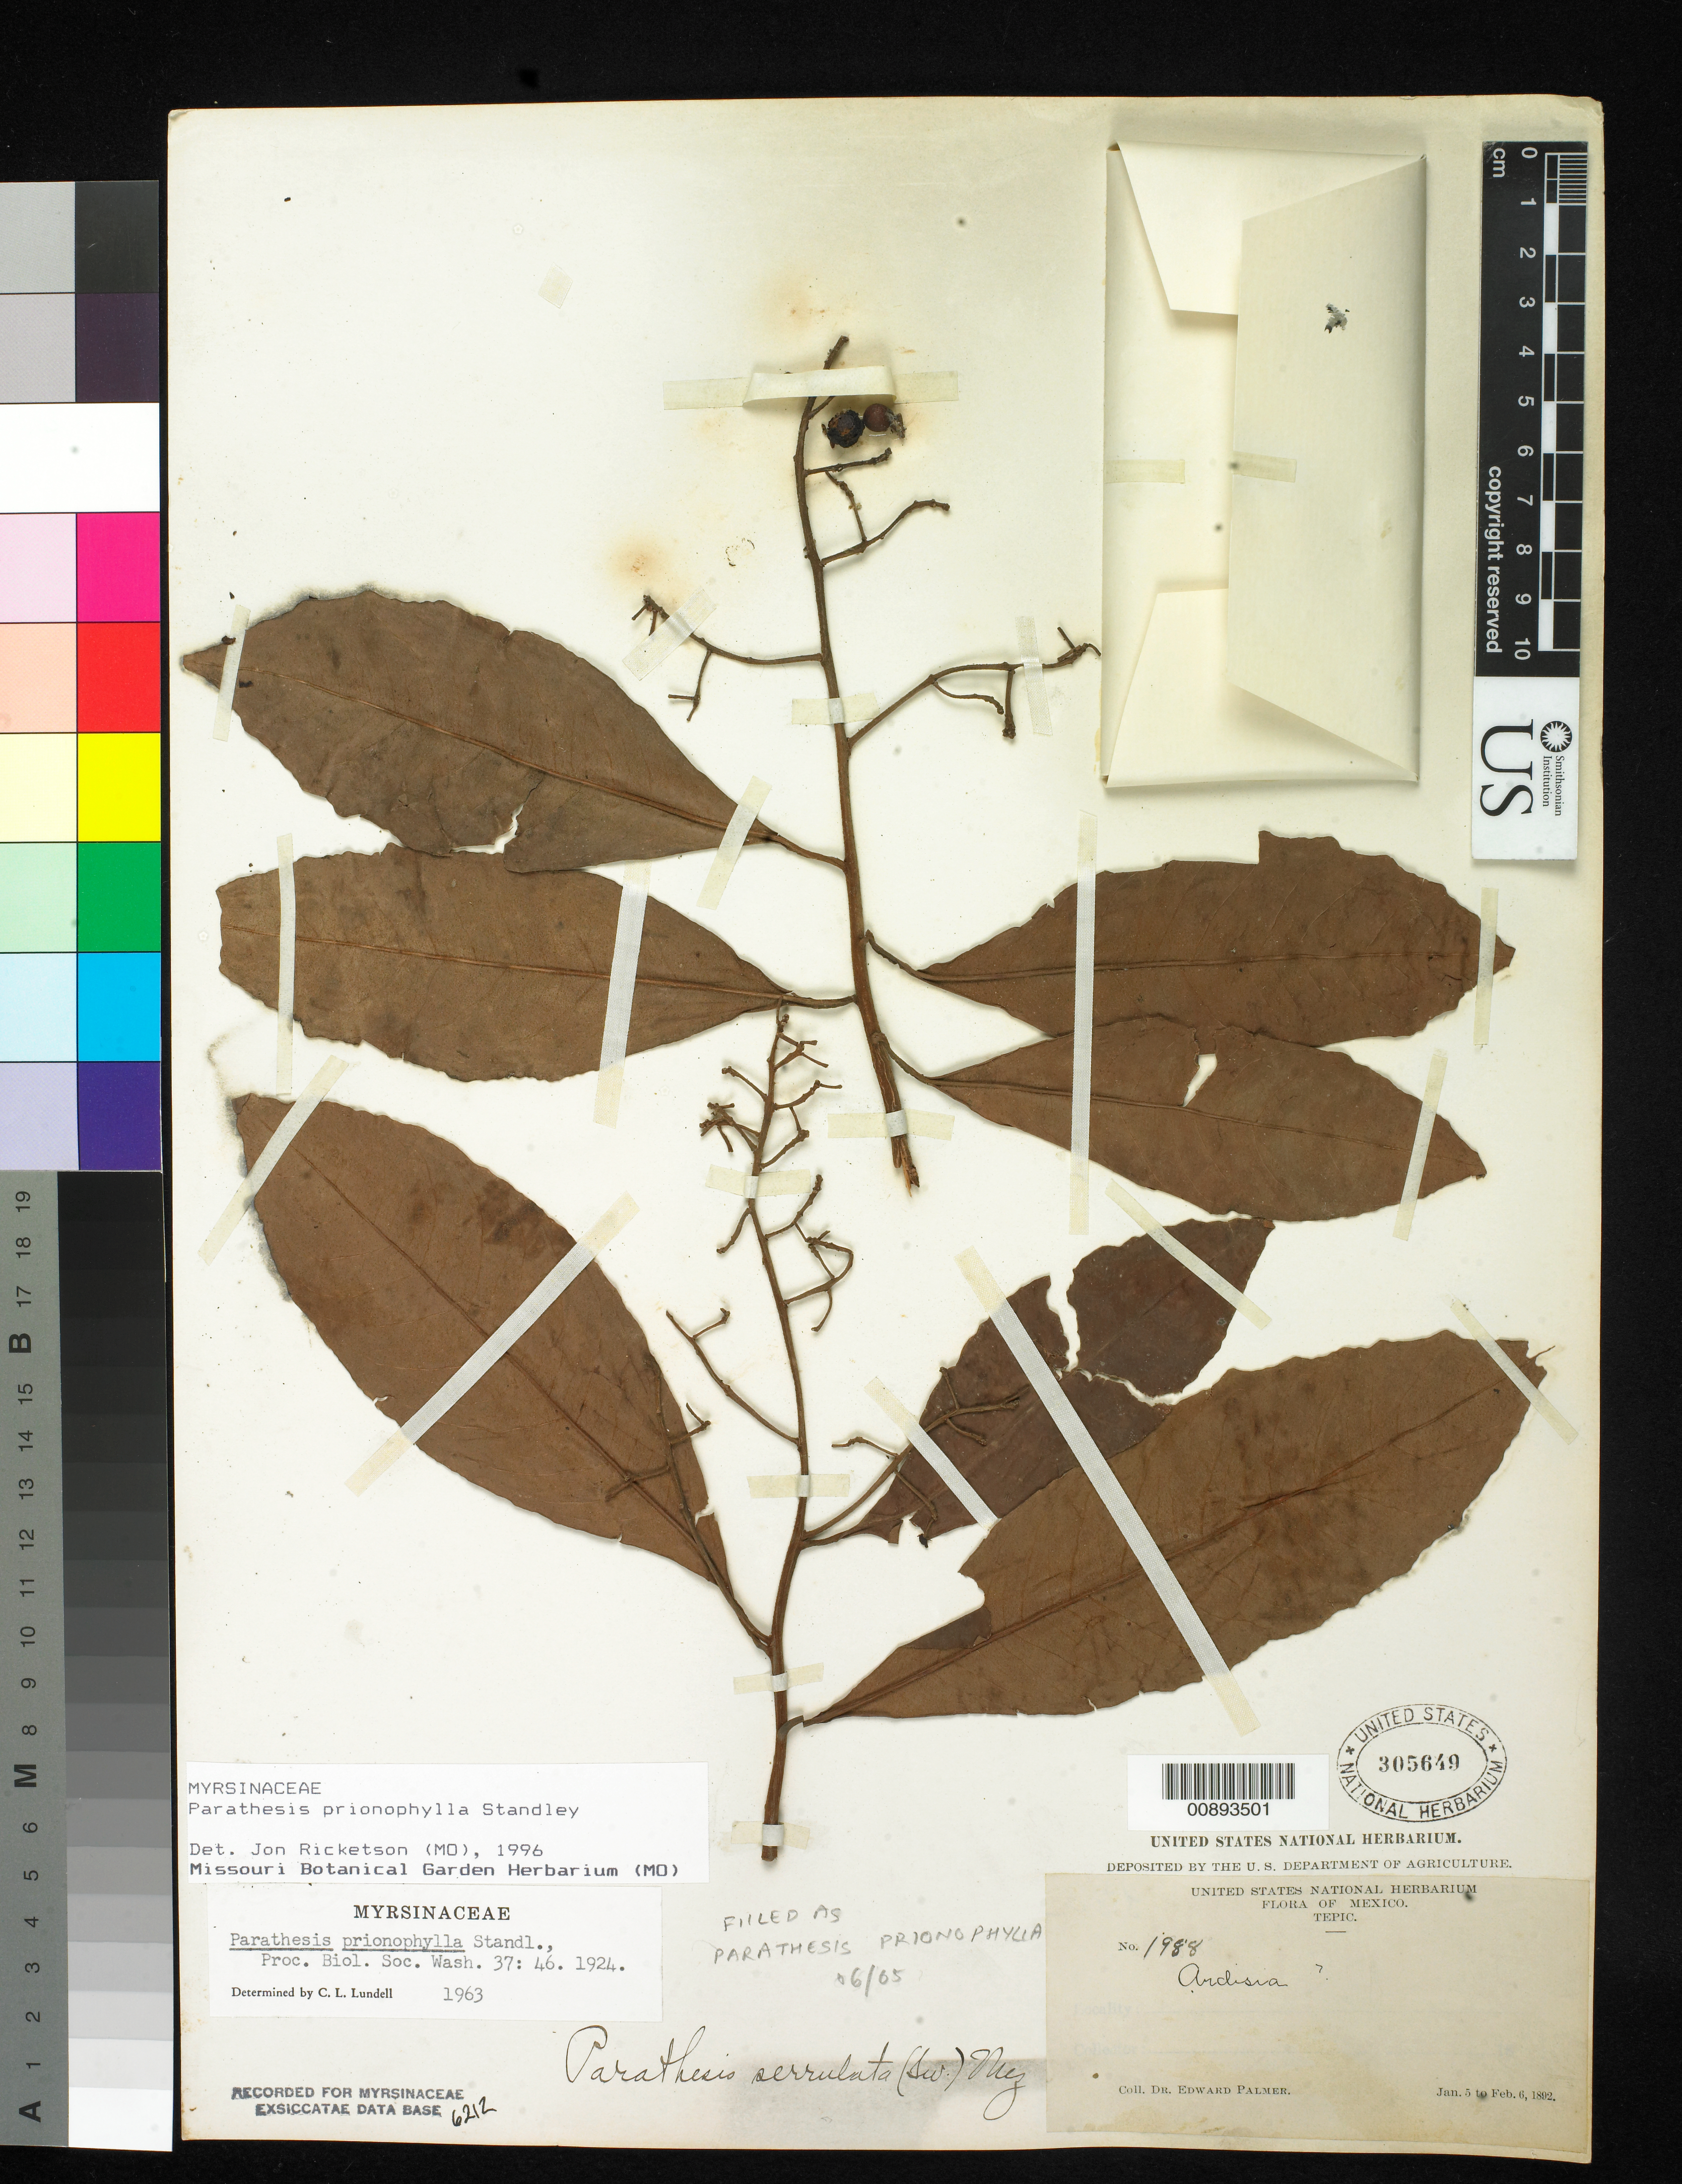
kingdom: Plantae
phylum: Tracheophyta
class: Magnoliopsida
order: Ericales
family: Primulaceae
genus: Parathesis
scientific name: Parathesis prionophylla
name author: Standl.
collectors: E. Palmer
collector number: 1988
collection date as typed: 05 Jan 1892 to 06 Feb 1892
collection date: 1892-01-05/1892-02-06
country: Mexico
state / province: Nayarit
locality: Tepic, Nayarit.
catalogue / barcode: US 305649